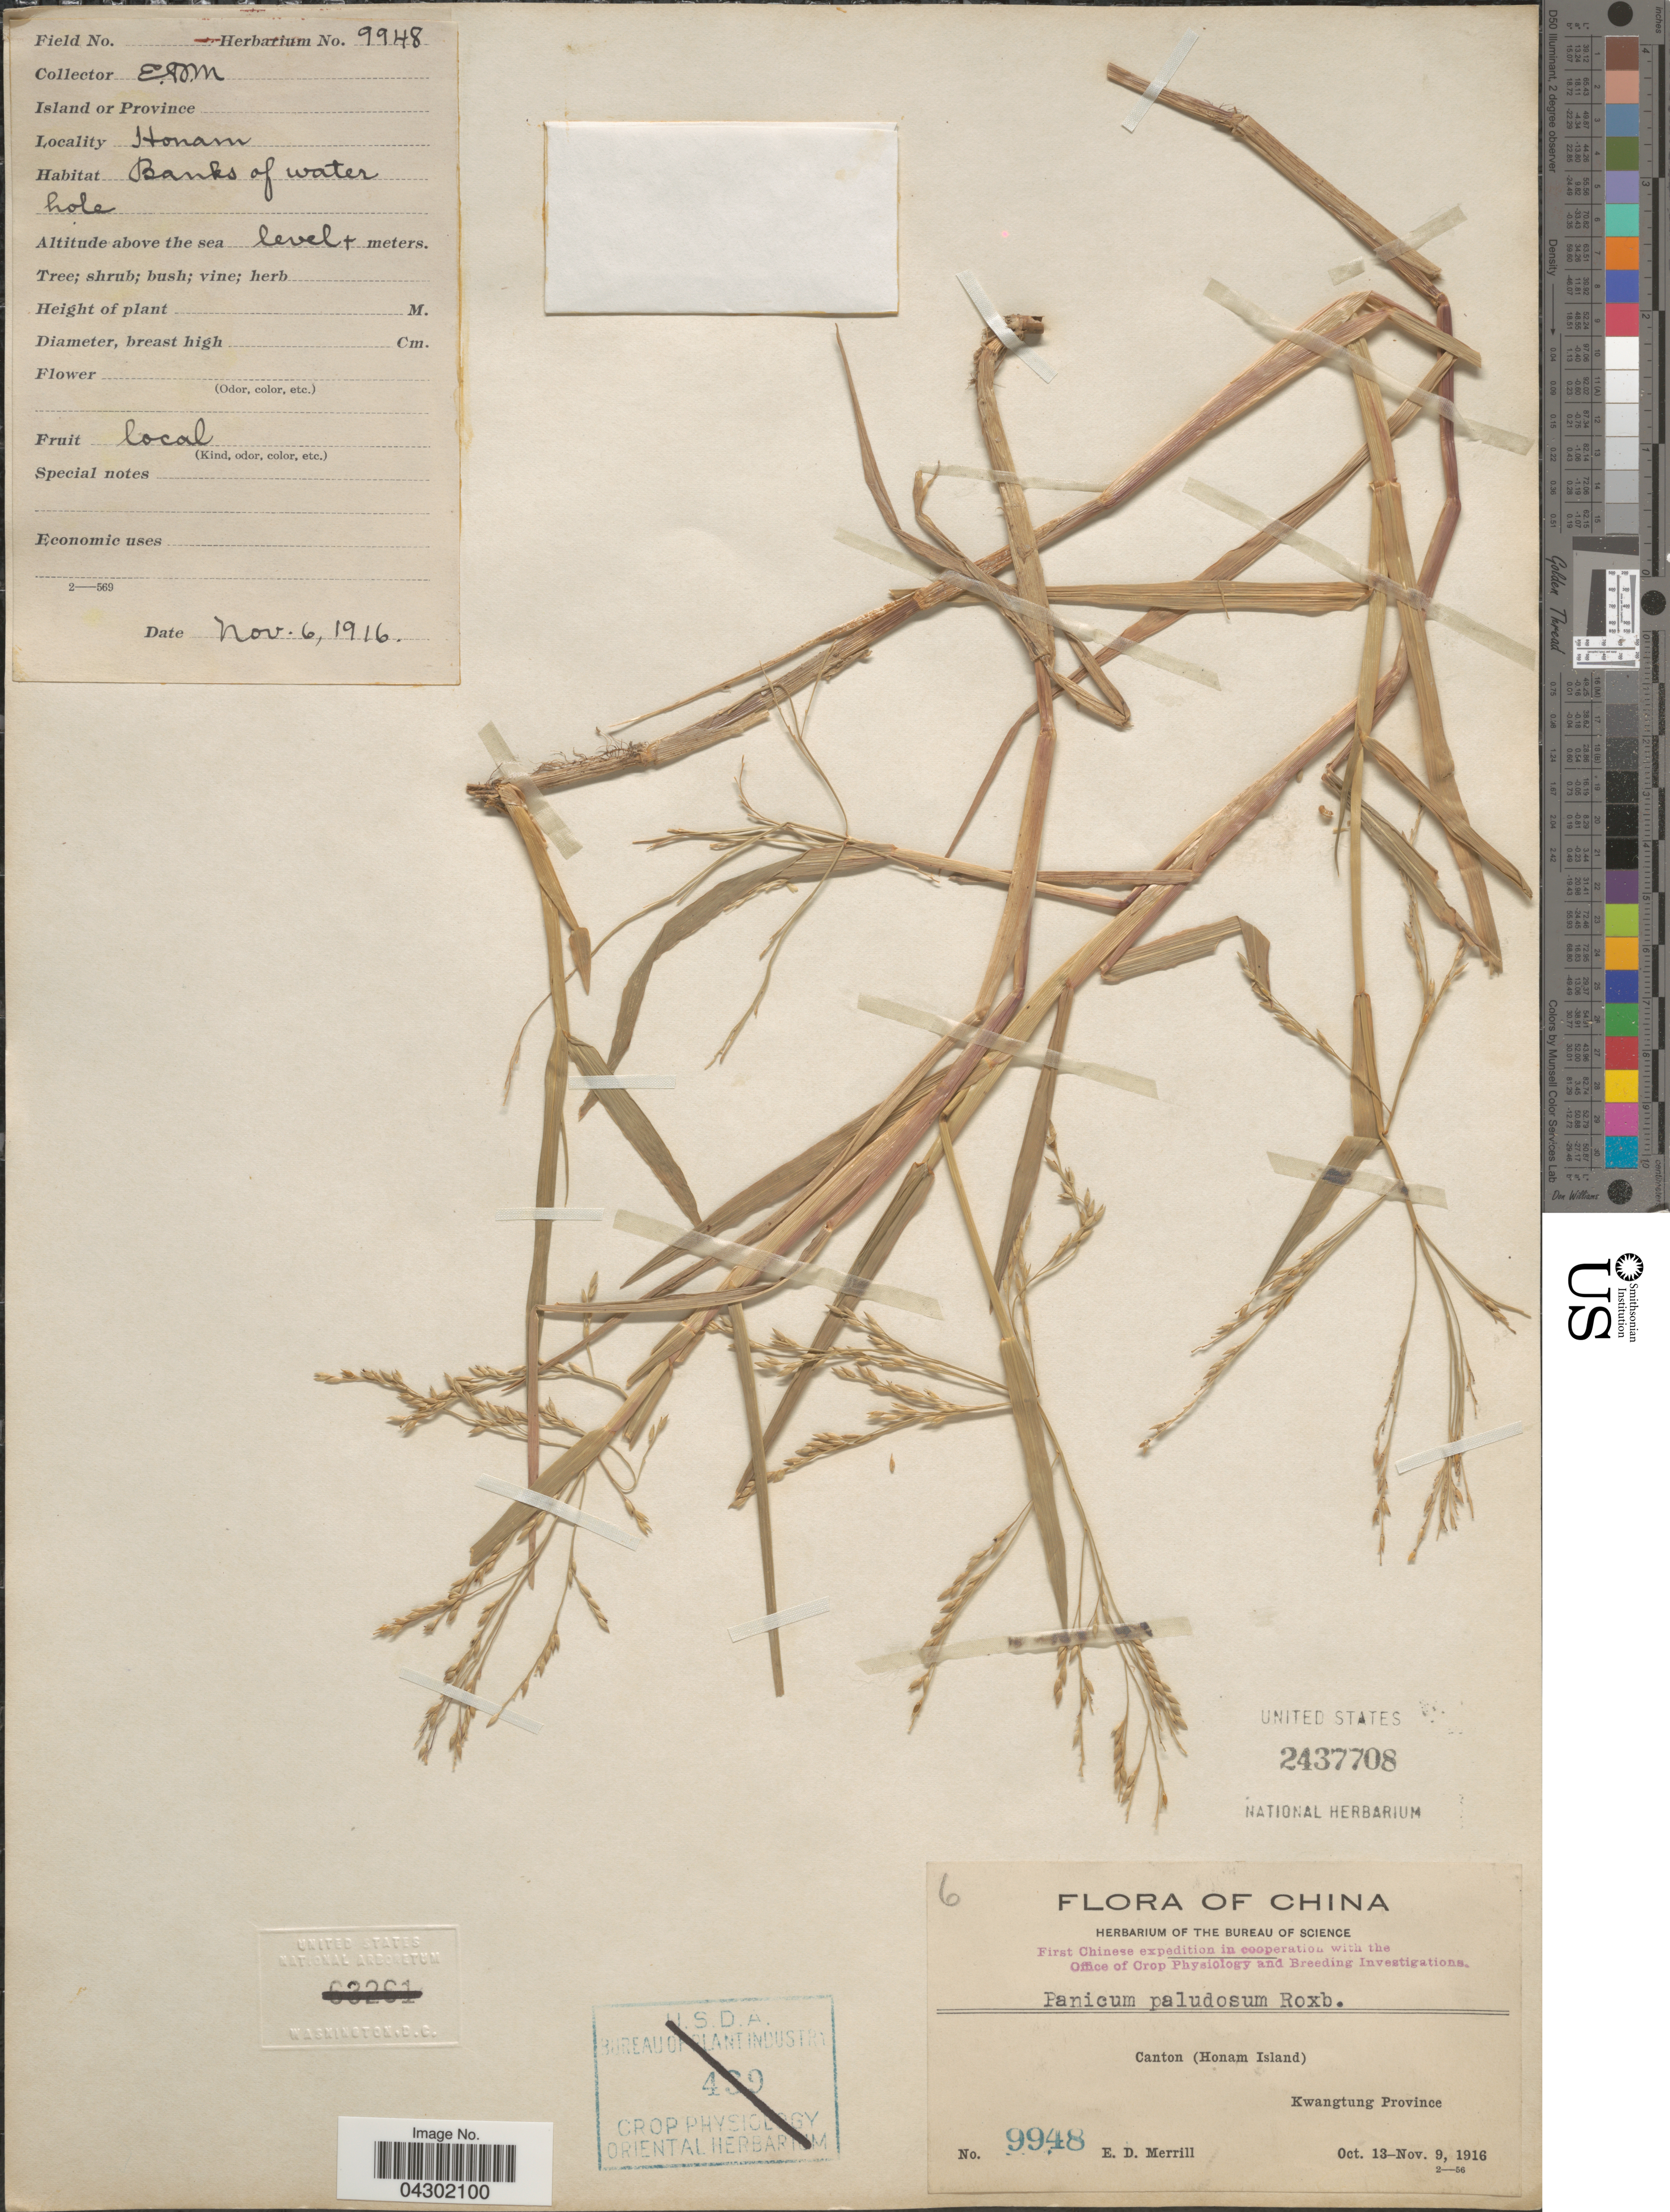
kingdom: Plantae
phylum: Tracheophyta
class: Liliopsida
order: Poales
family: Poaceae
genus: Panicum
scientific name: Panicum paludosum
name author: Roxb.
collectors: E. D. Merrill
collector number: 9948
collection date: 1916-11-06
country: China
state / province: Guangdong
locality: First Chinese expedition in cooperation with the Office of Crop Physiology and Breeding Investigations. Canton (Honam Island) Kwangtung Province. Honam. Banks of water hole.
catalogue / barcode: US 2437708